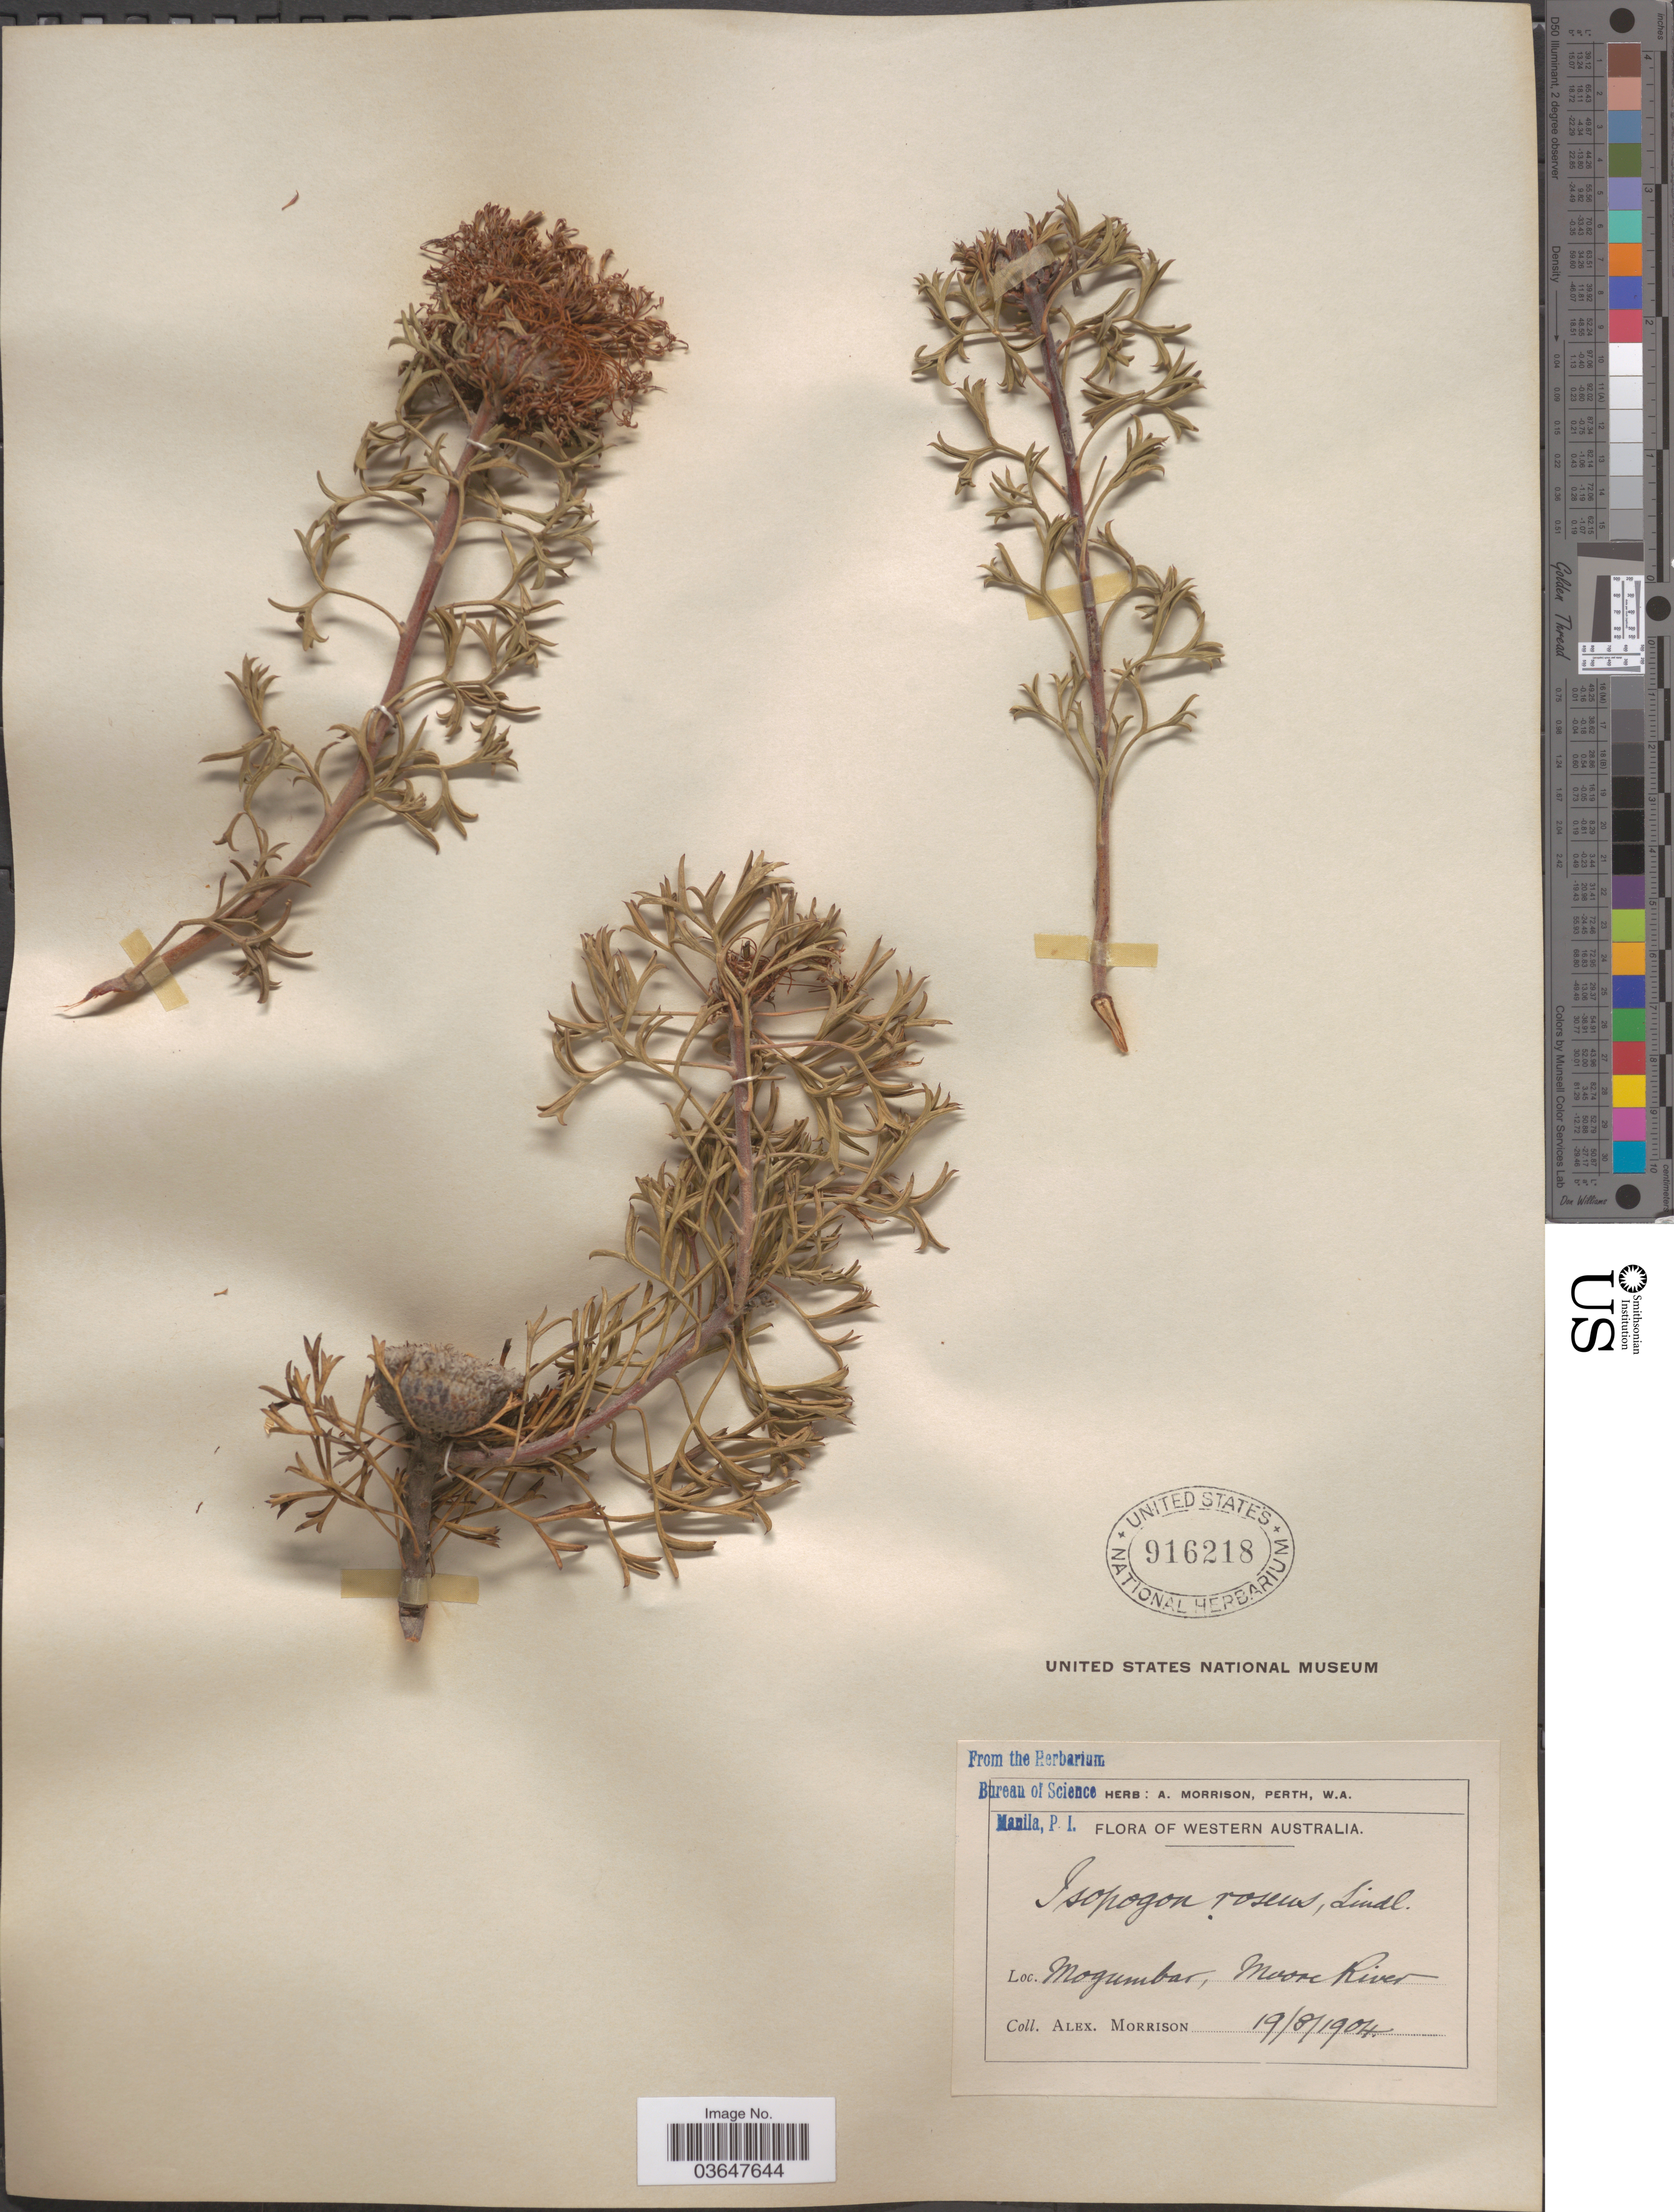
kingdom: Plantae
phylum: Tracheophyta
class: Magnoliopsida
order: Proteales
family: Proteaceae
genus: Isopogon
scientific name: Isopogon roseus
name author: Lindl.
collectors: A. Morrison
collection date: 1904-08-19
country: Australia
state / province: Western Australia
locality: Mogumbar, Moore River.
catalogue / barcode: US 916218